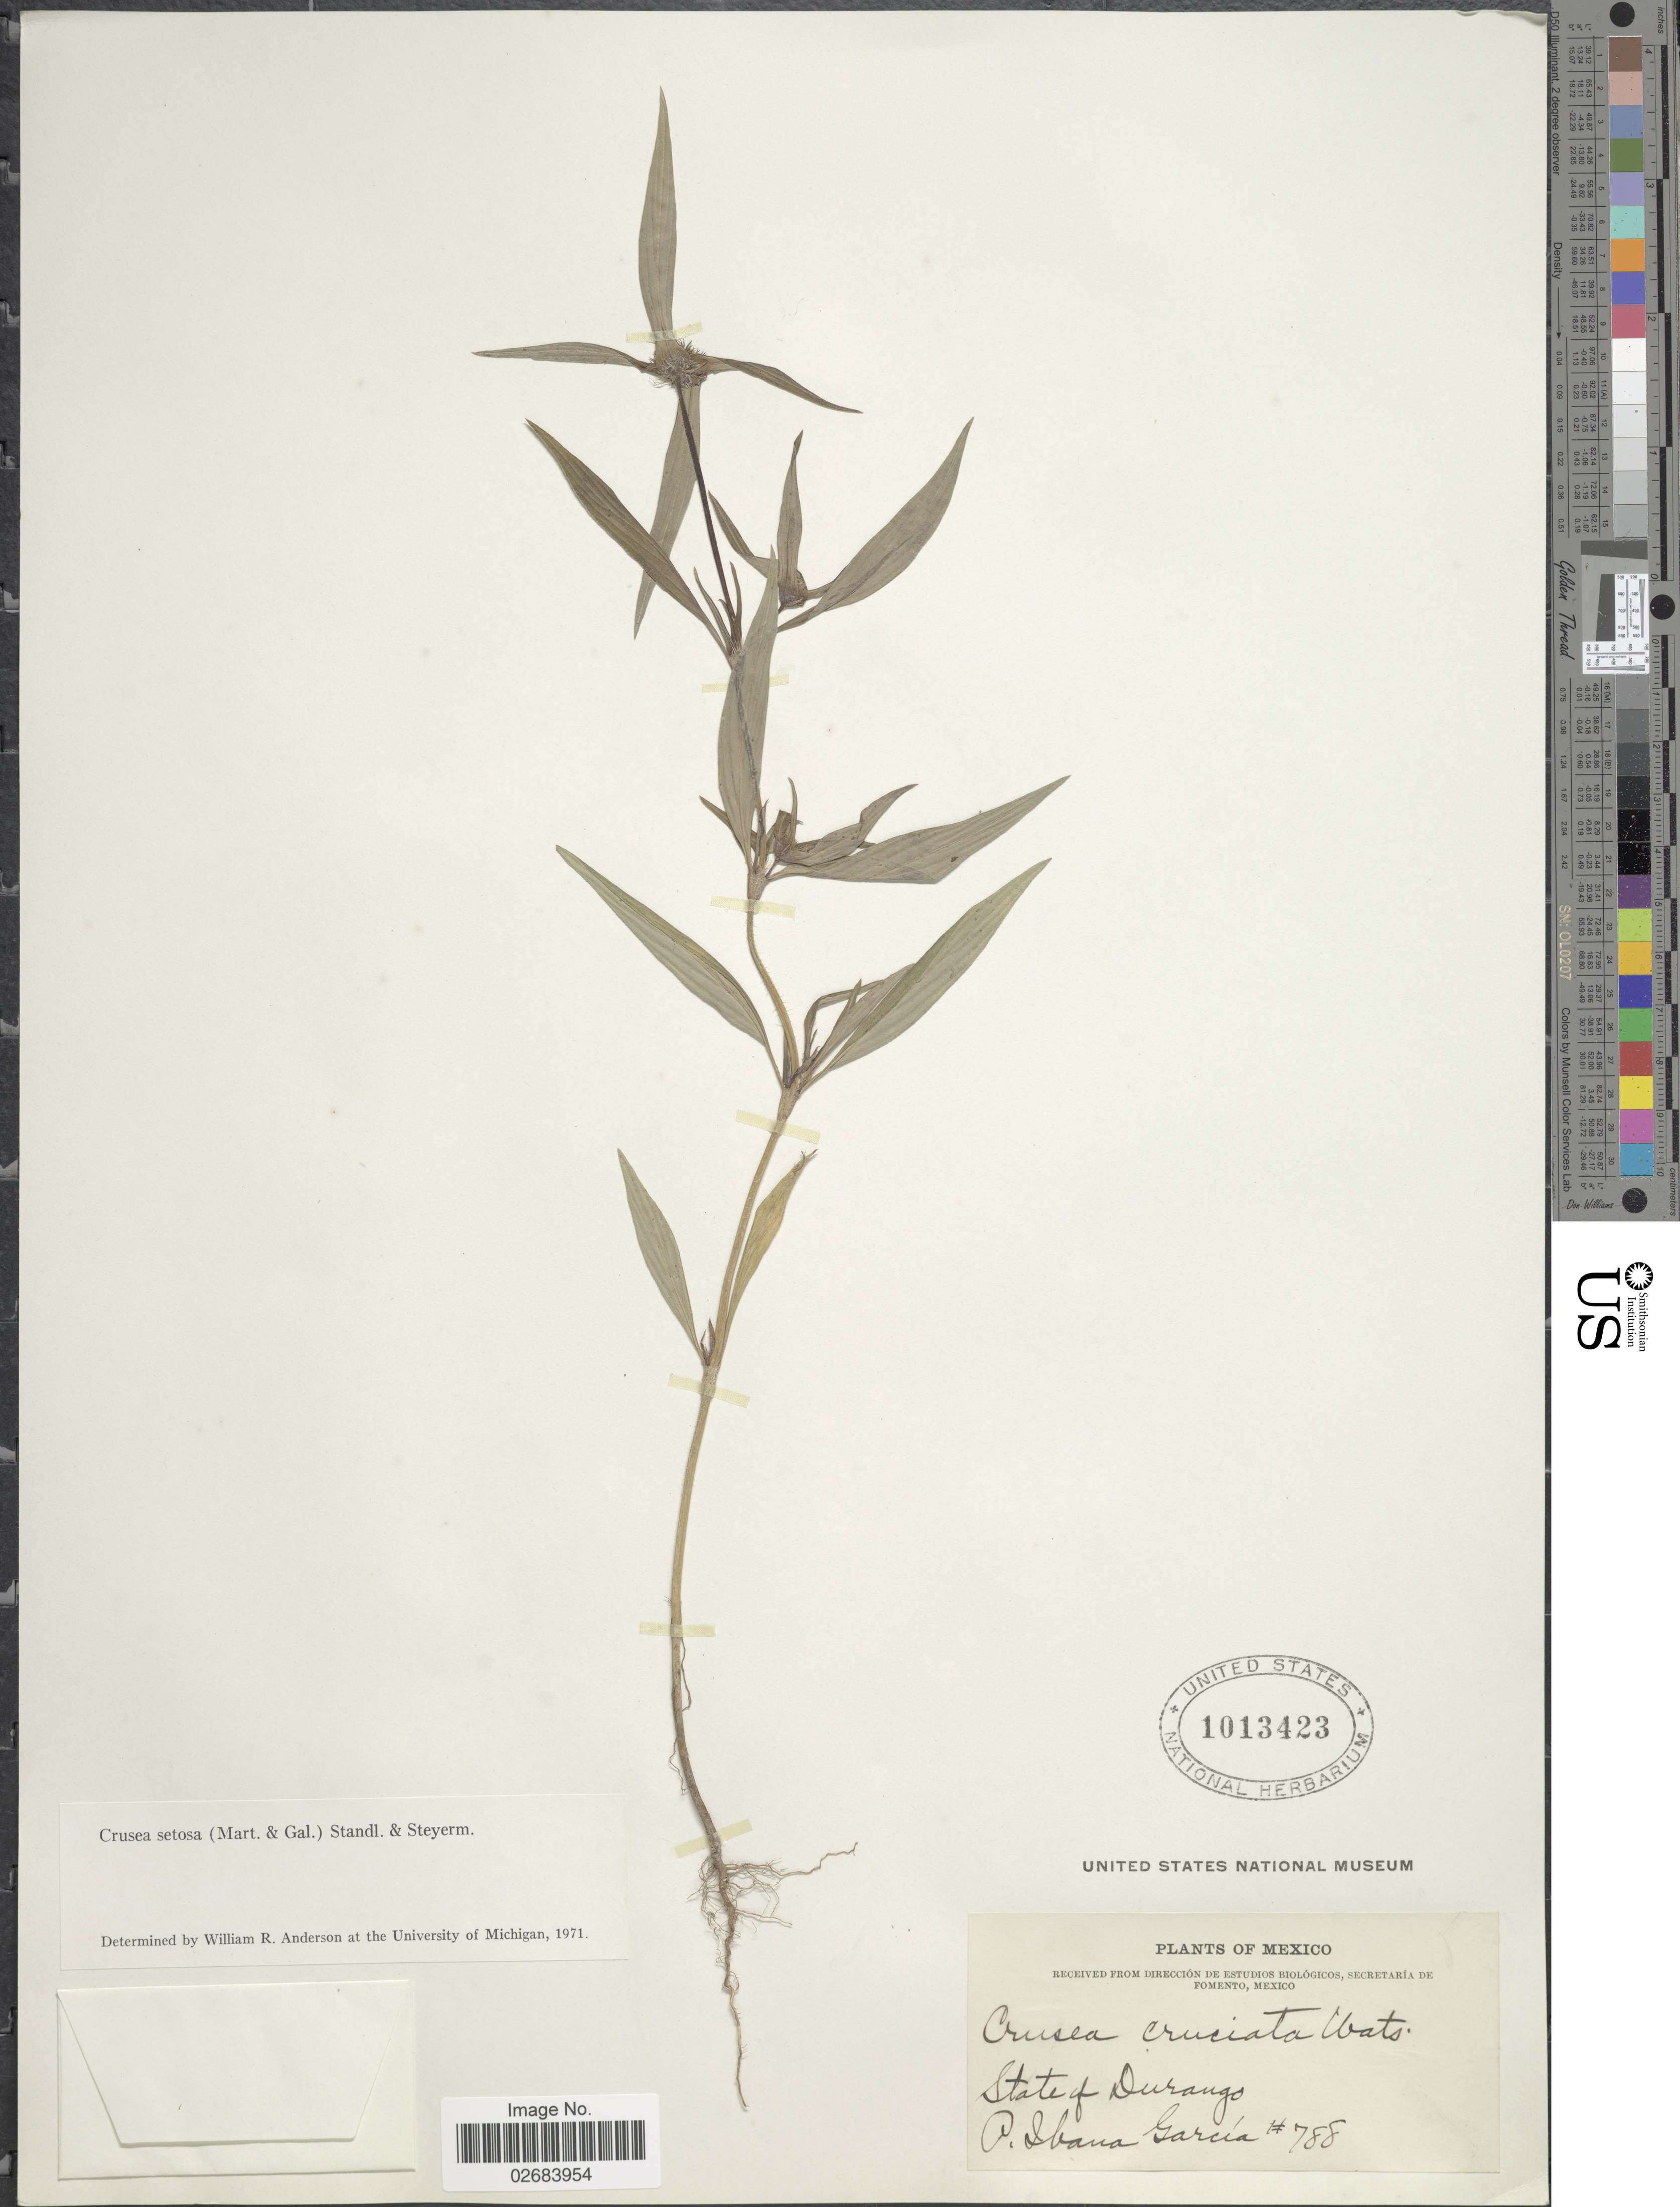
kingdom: Plantae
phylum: Tracheophyta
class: Magnoliopsida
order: Gentianales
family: Rubiaceae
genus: Crusea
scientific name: Crusea setosa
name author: (M. Martens & Galeotti) Standl. & Steyerm.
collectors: P. Ibana-Garcia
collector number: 788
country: Mexico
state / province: Durango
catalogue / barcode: US 1013423